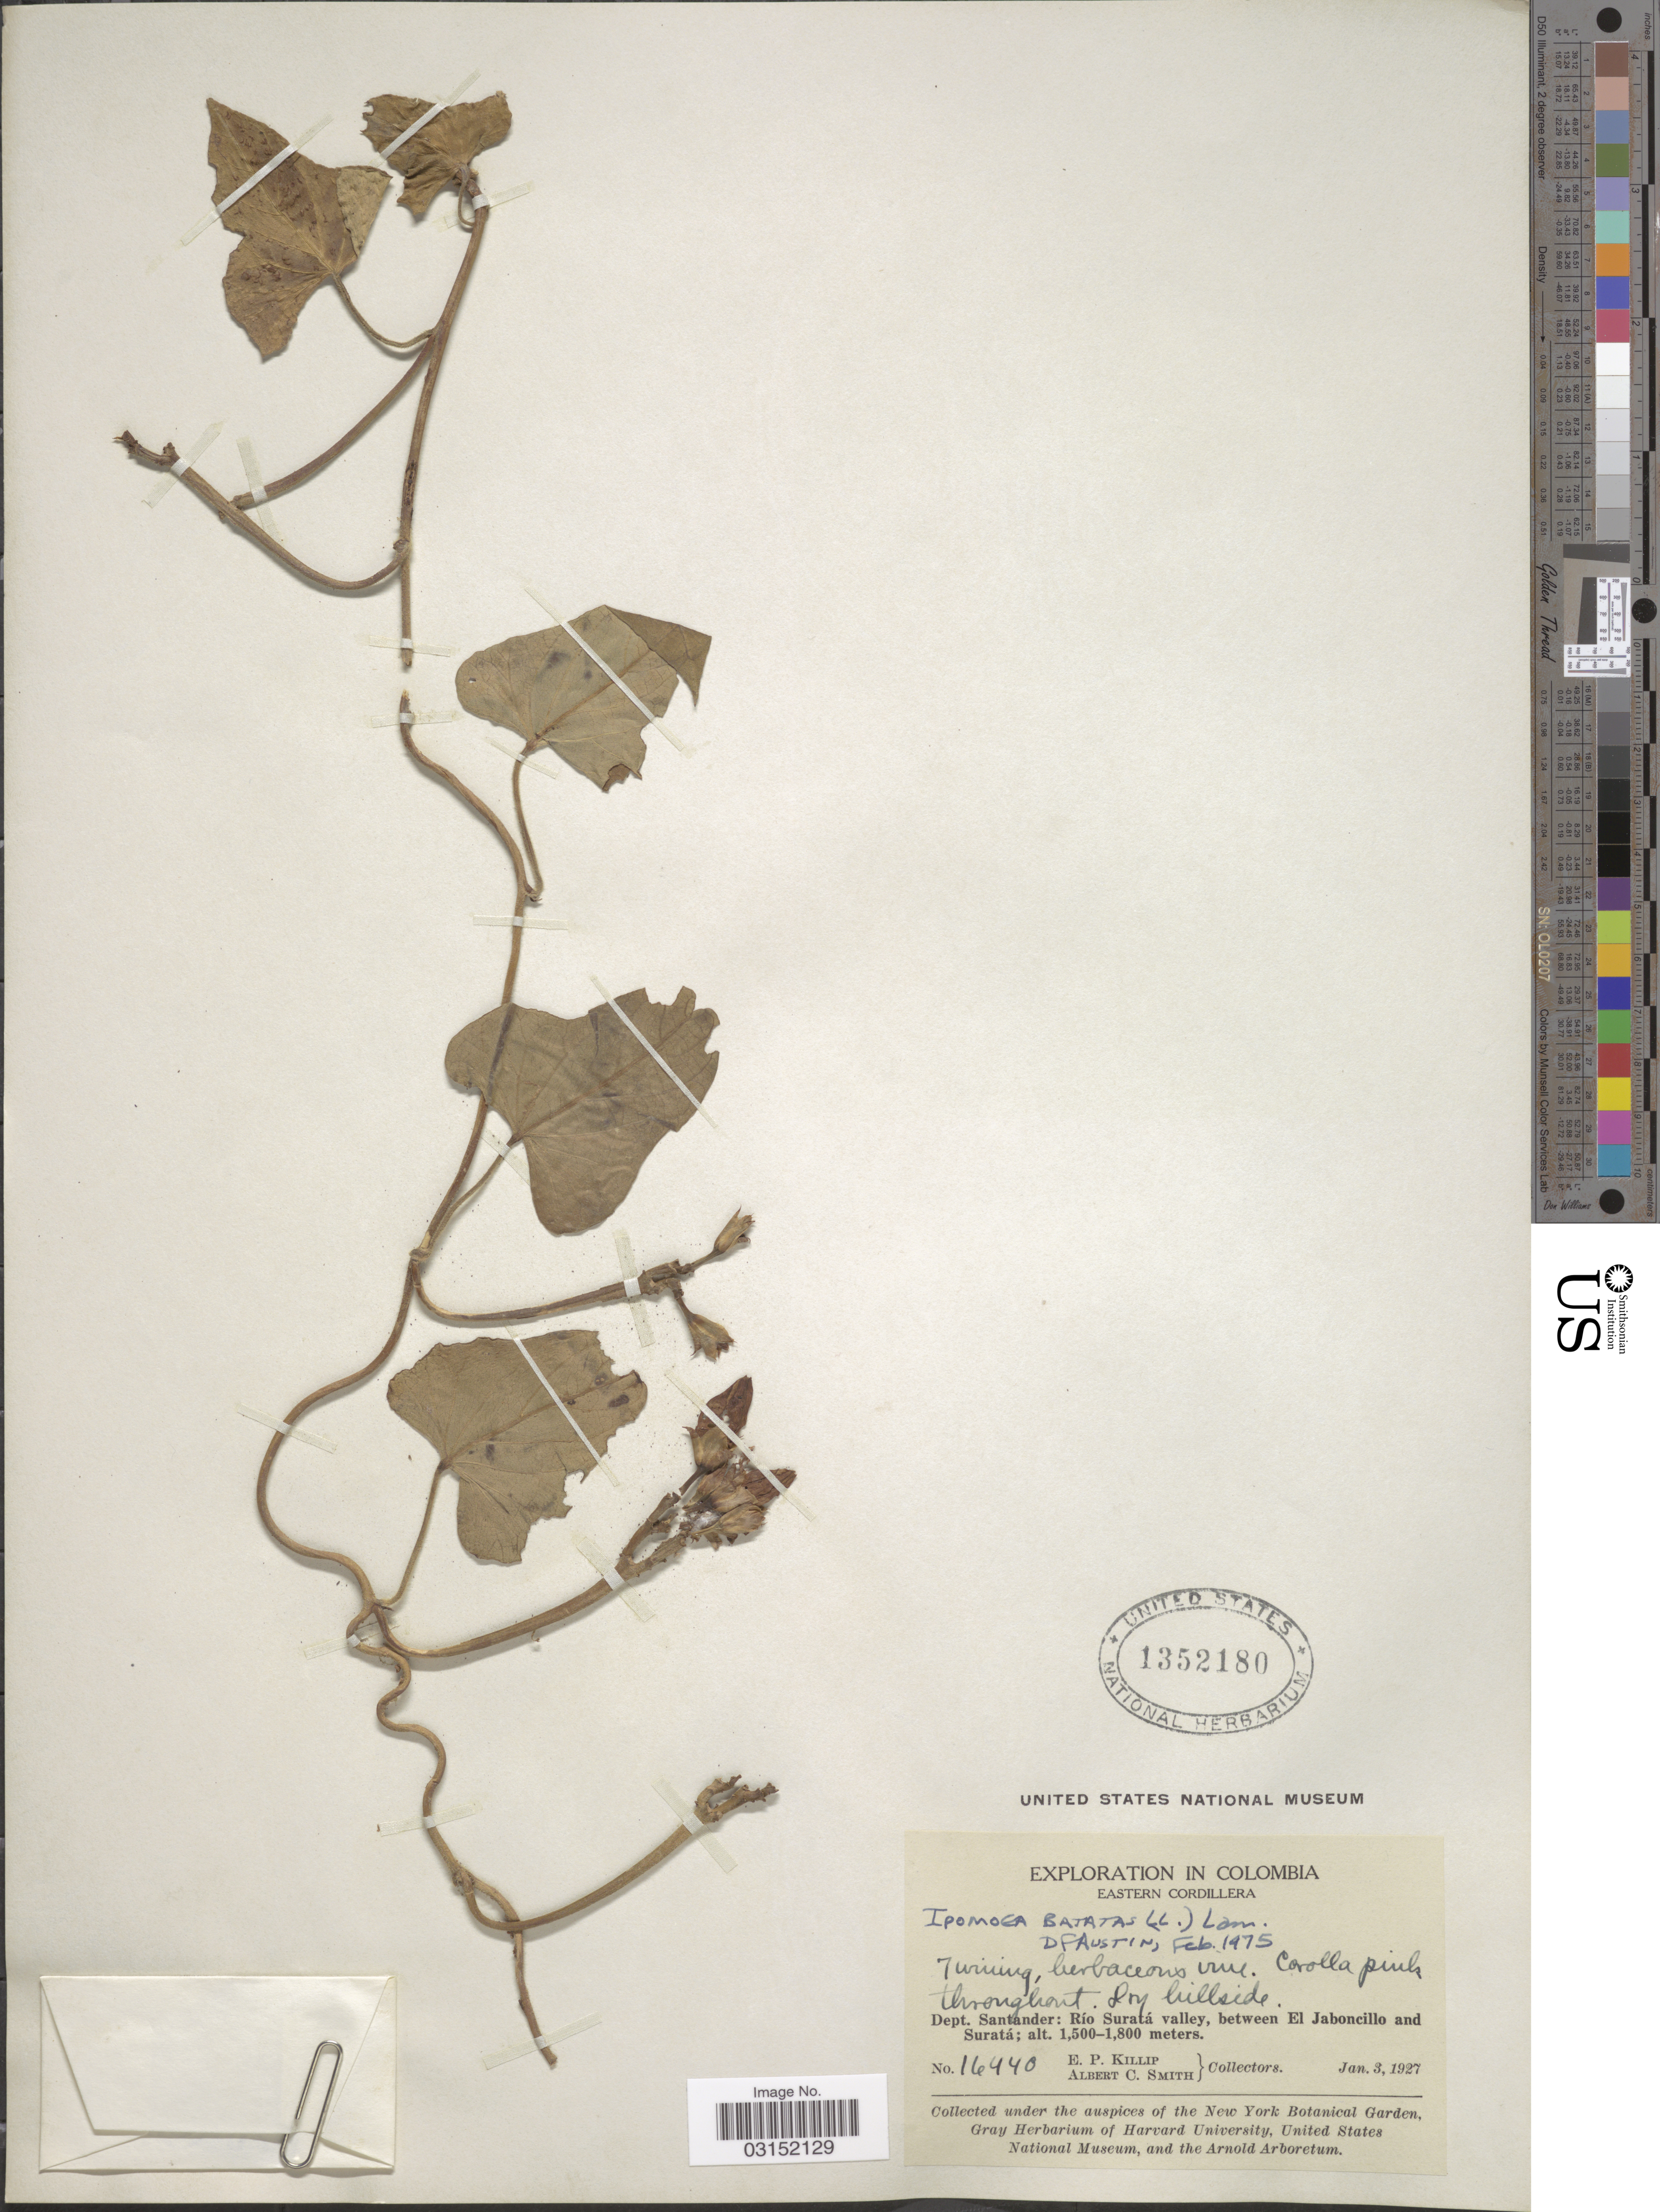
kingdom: Plantae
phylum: Tracheophyta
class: Magnoliopsida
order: Solanales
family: Convolvulaceae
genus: Ipomoea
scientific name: Ipomoea batatas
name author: (L.) Lam.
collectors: E. P. Killip & A. C. Smith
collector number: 16440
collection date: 1927-01-03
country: Colombia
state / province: Santander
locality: Eastern Cordillera, Dept. Santander: Río Suratá valley, between El Jaboncillo and Suratá.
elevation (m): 1500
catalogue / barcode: US 1352180